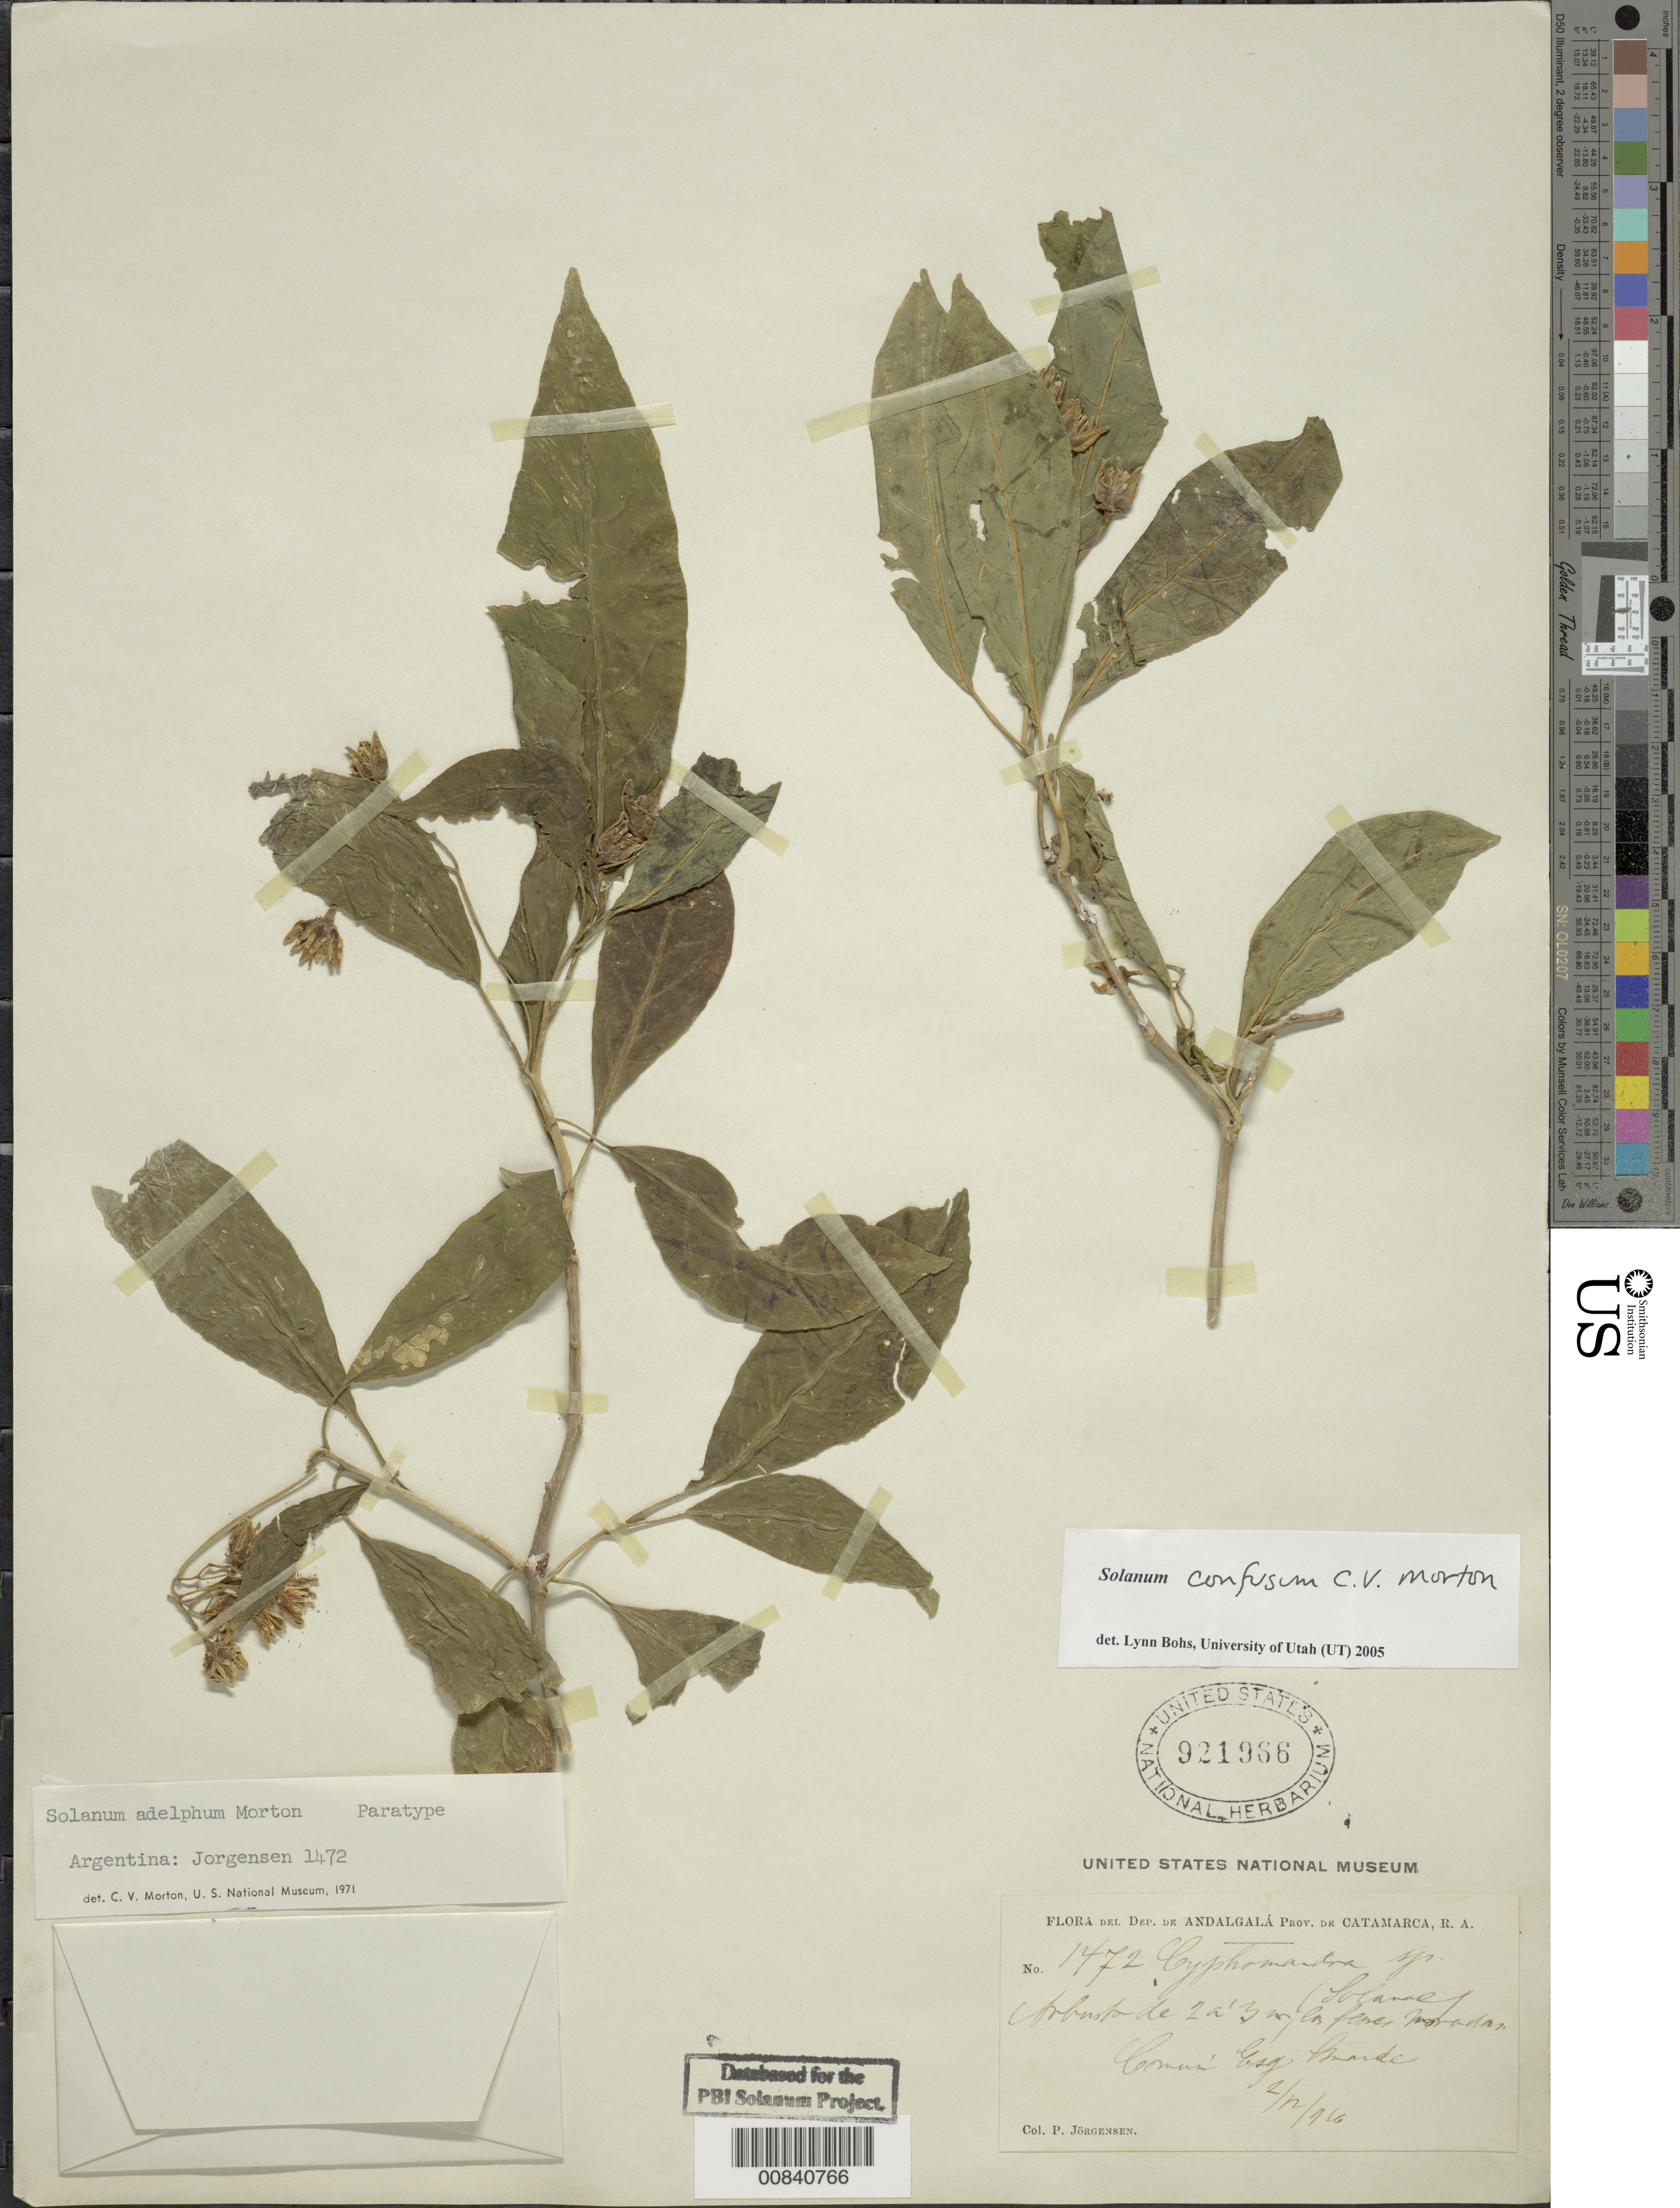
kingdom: Plantae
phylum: Tracheophyta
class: Magnoliopsida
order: Solanales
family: Solanaceae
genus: Solanum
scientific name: Solanum confusum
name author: C.V. Morton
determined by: Bohs, L. A.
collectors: P. Jörgensen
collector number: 1472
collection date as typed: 2 Dec 1896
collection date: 1896-12-02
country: Argentina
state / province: Catamarca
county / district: Andalgalá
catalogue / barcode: US 921966